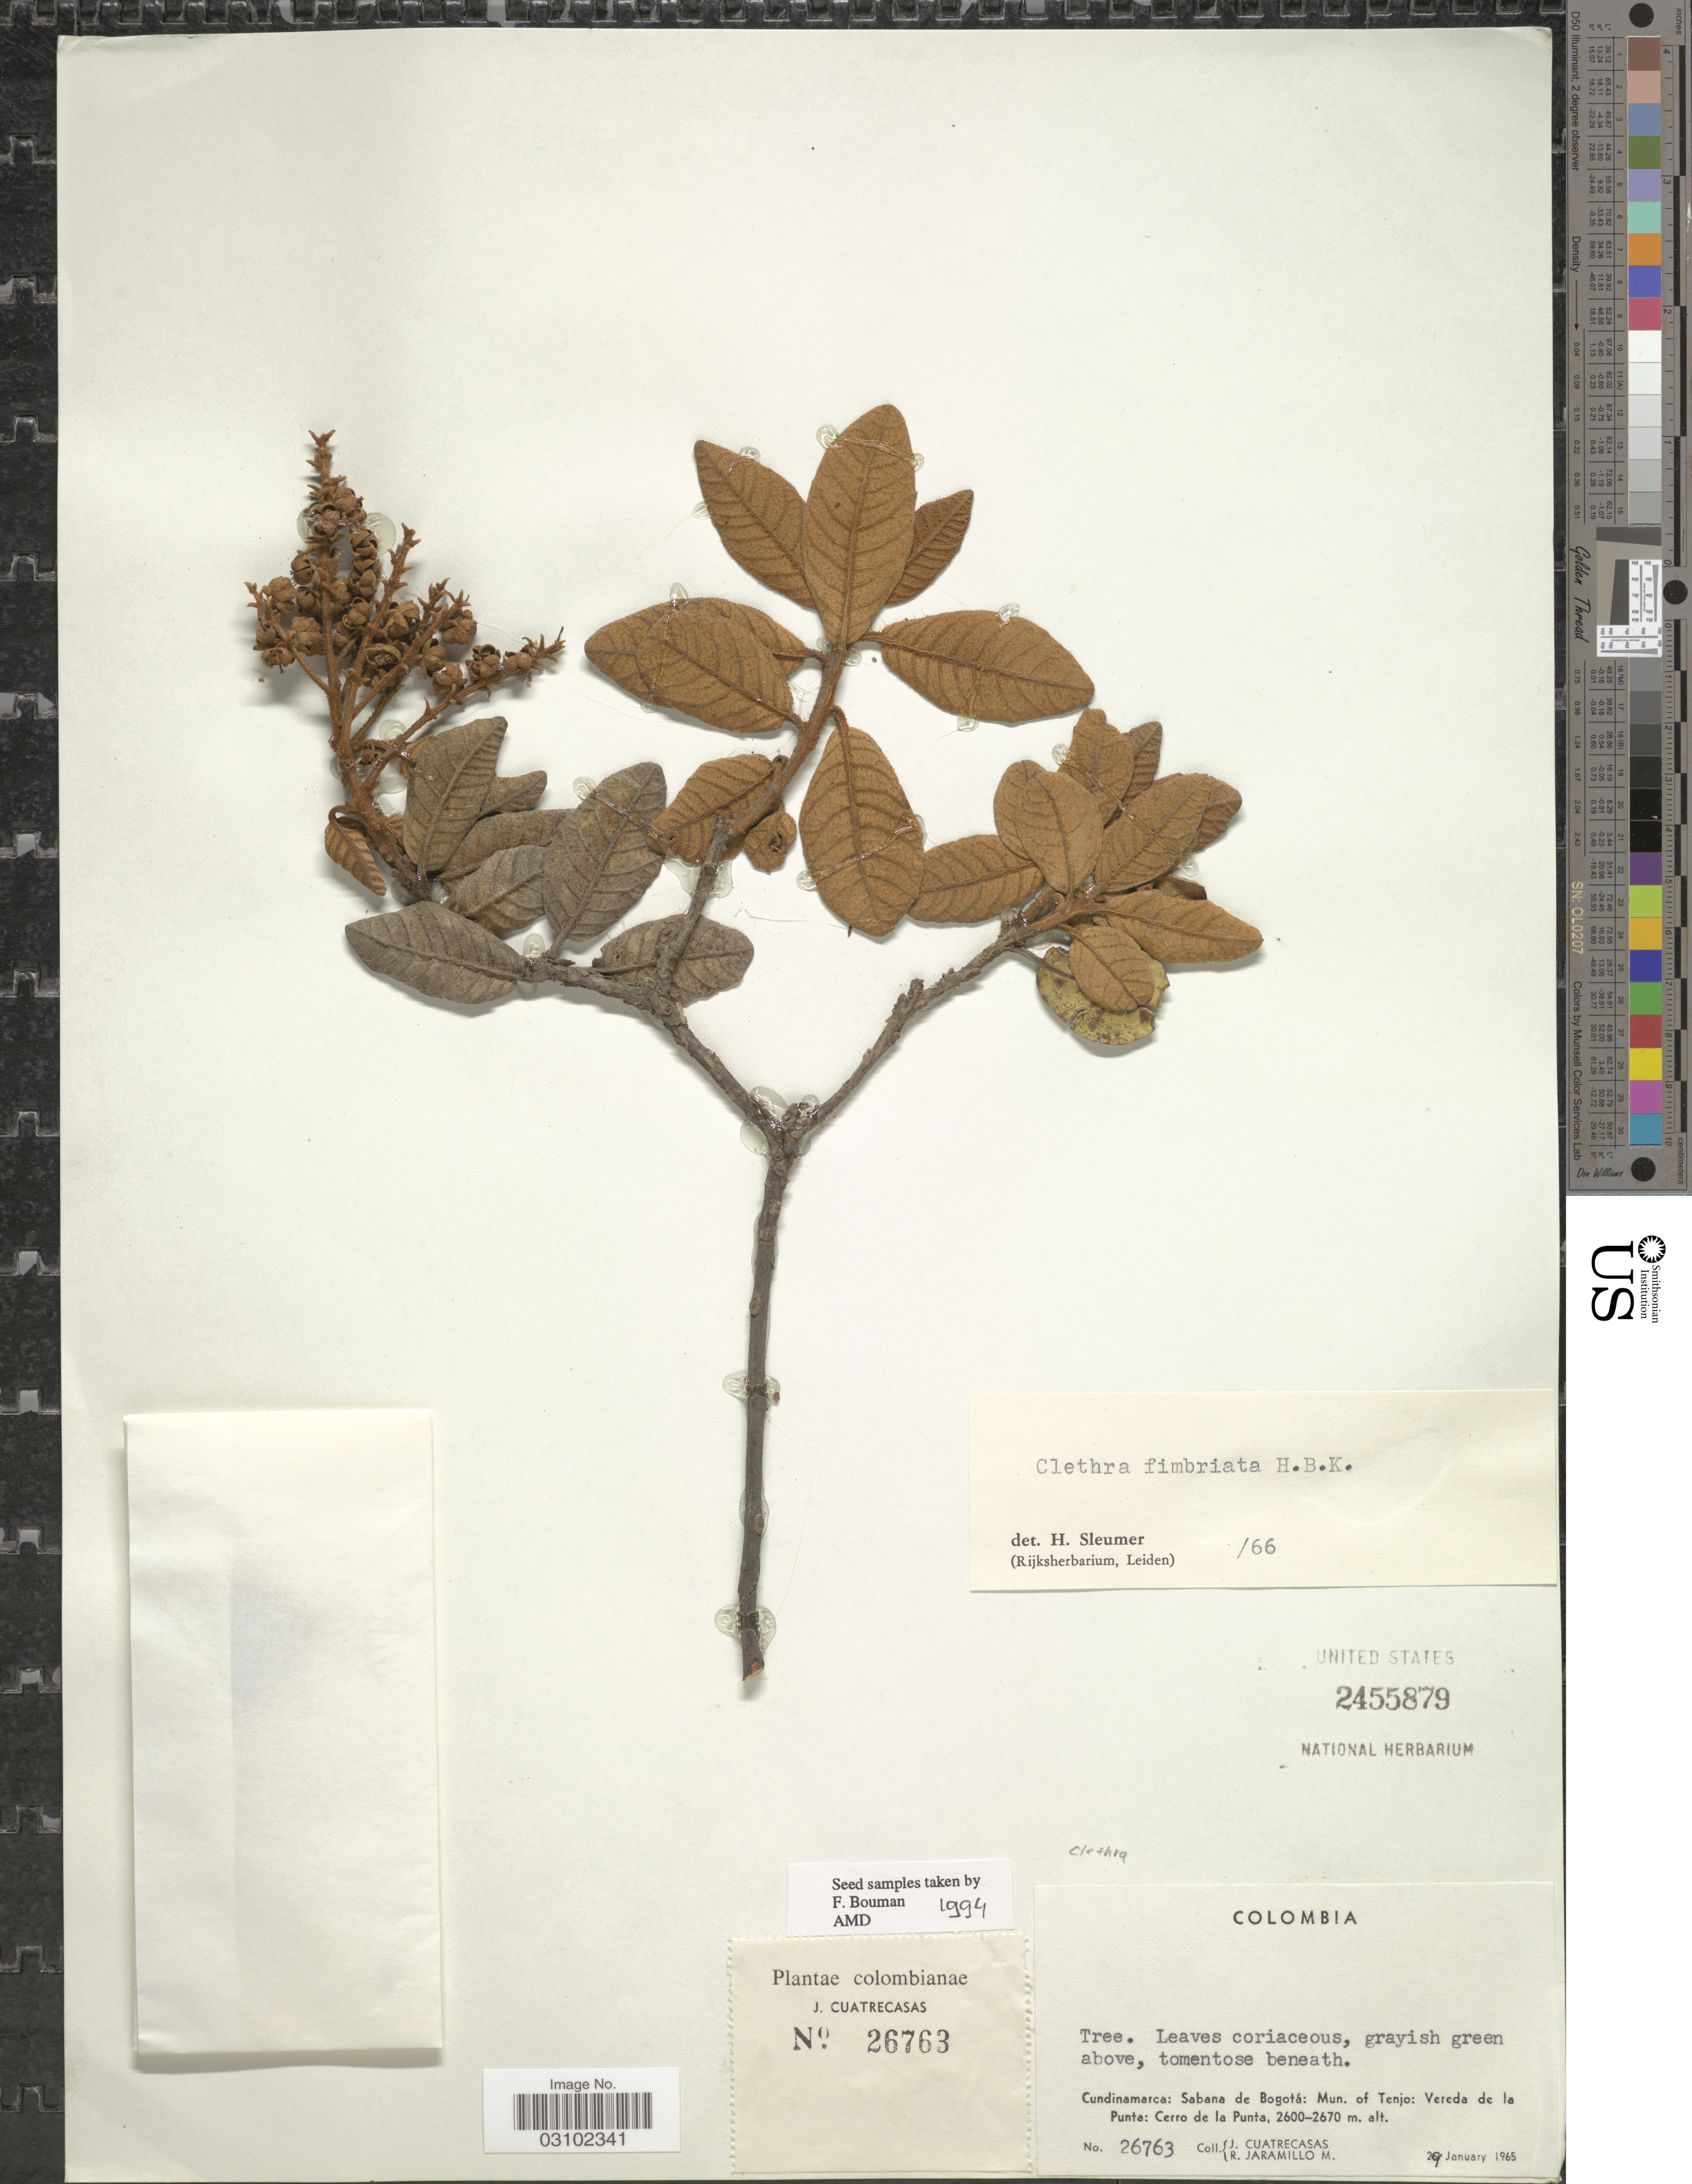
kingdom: Plantae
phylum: Tracheophyta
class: Magnoliopsida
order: Ericales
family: Clethraceae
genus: Clethra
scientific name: Clethra fimbriata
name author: Kunth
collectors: J. Cuatrecasas & R. Jaramillo M.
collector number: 26763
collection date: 1965-01-29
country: Colombia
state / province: Cundinamarca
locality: Sabana de Bogotá: Mun. of Tenjo: Vereda de la Punta: Cerro de la Punta.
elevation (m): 2600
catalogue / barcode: US 2455879